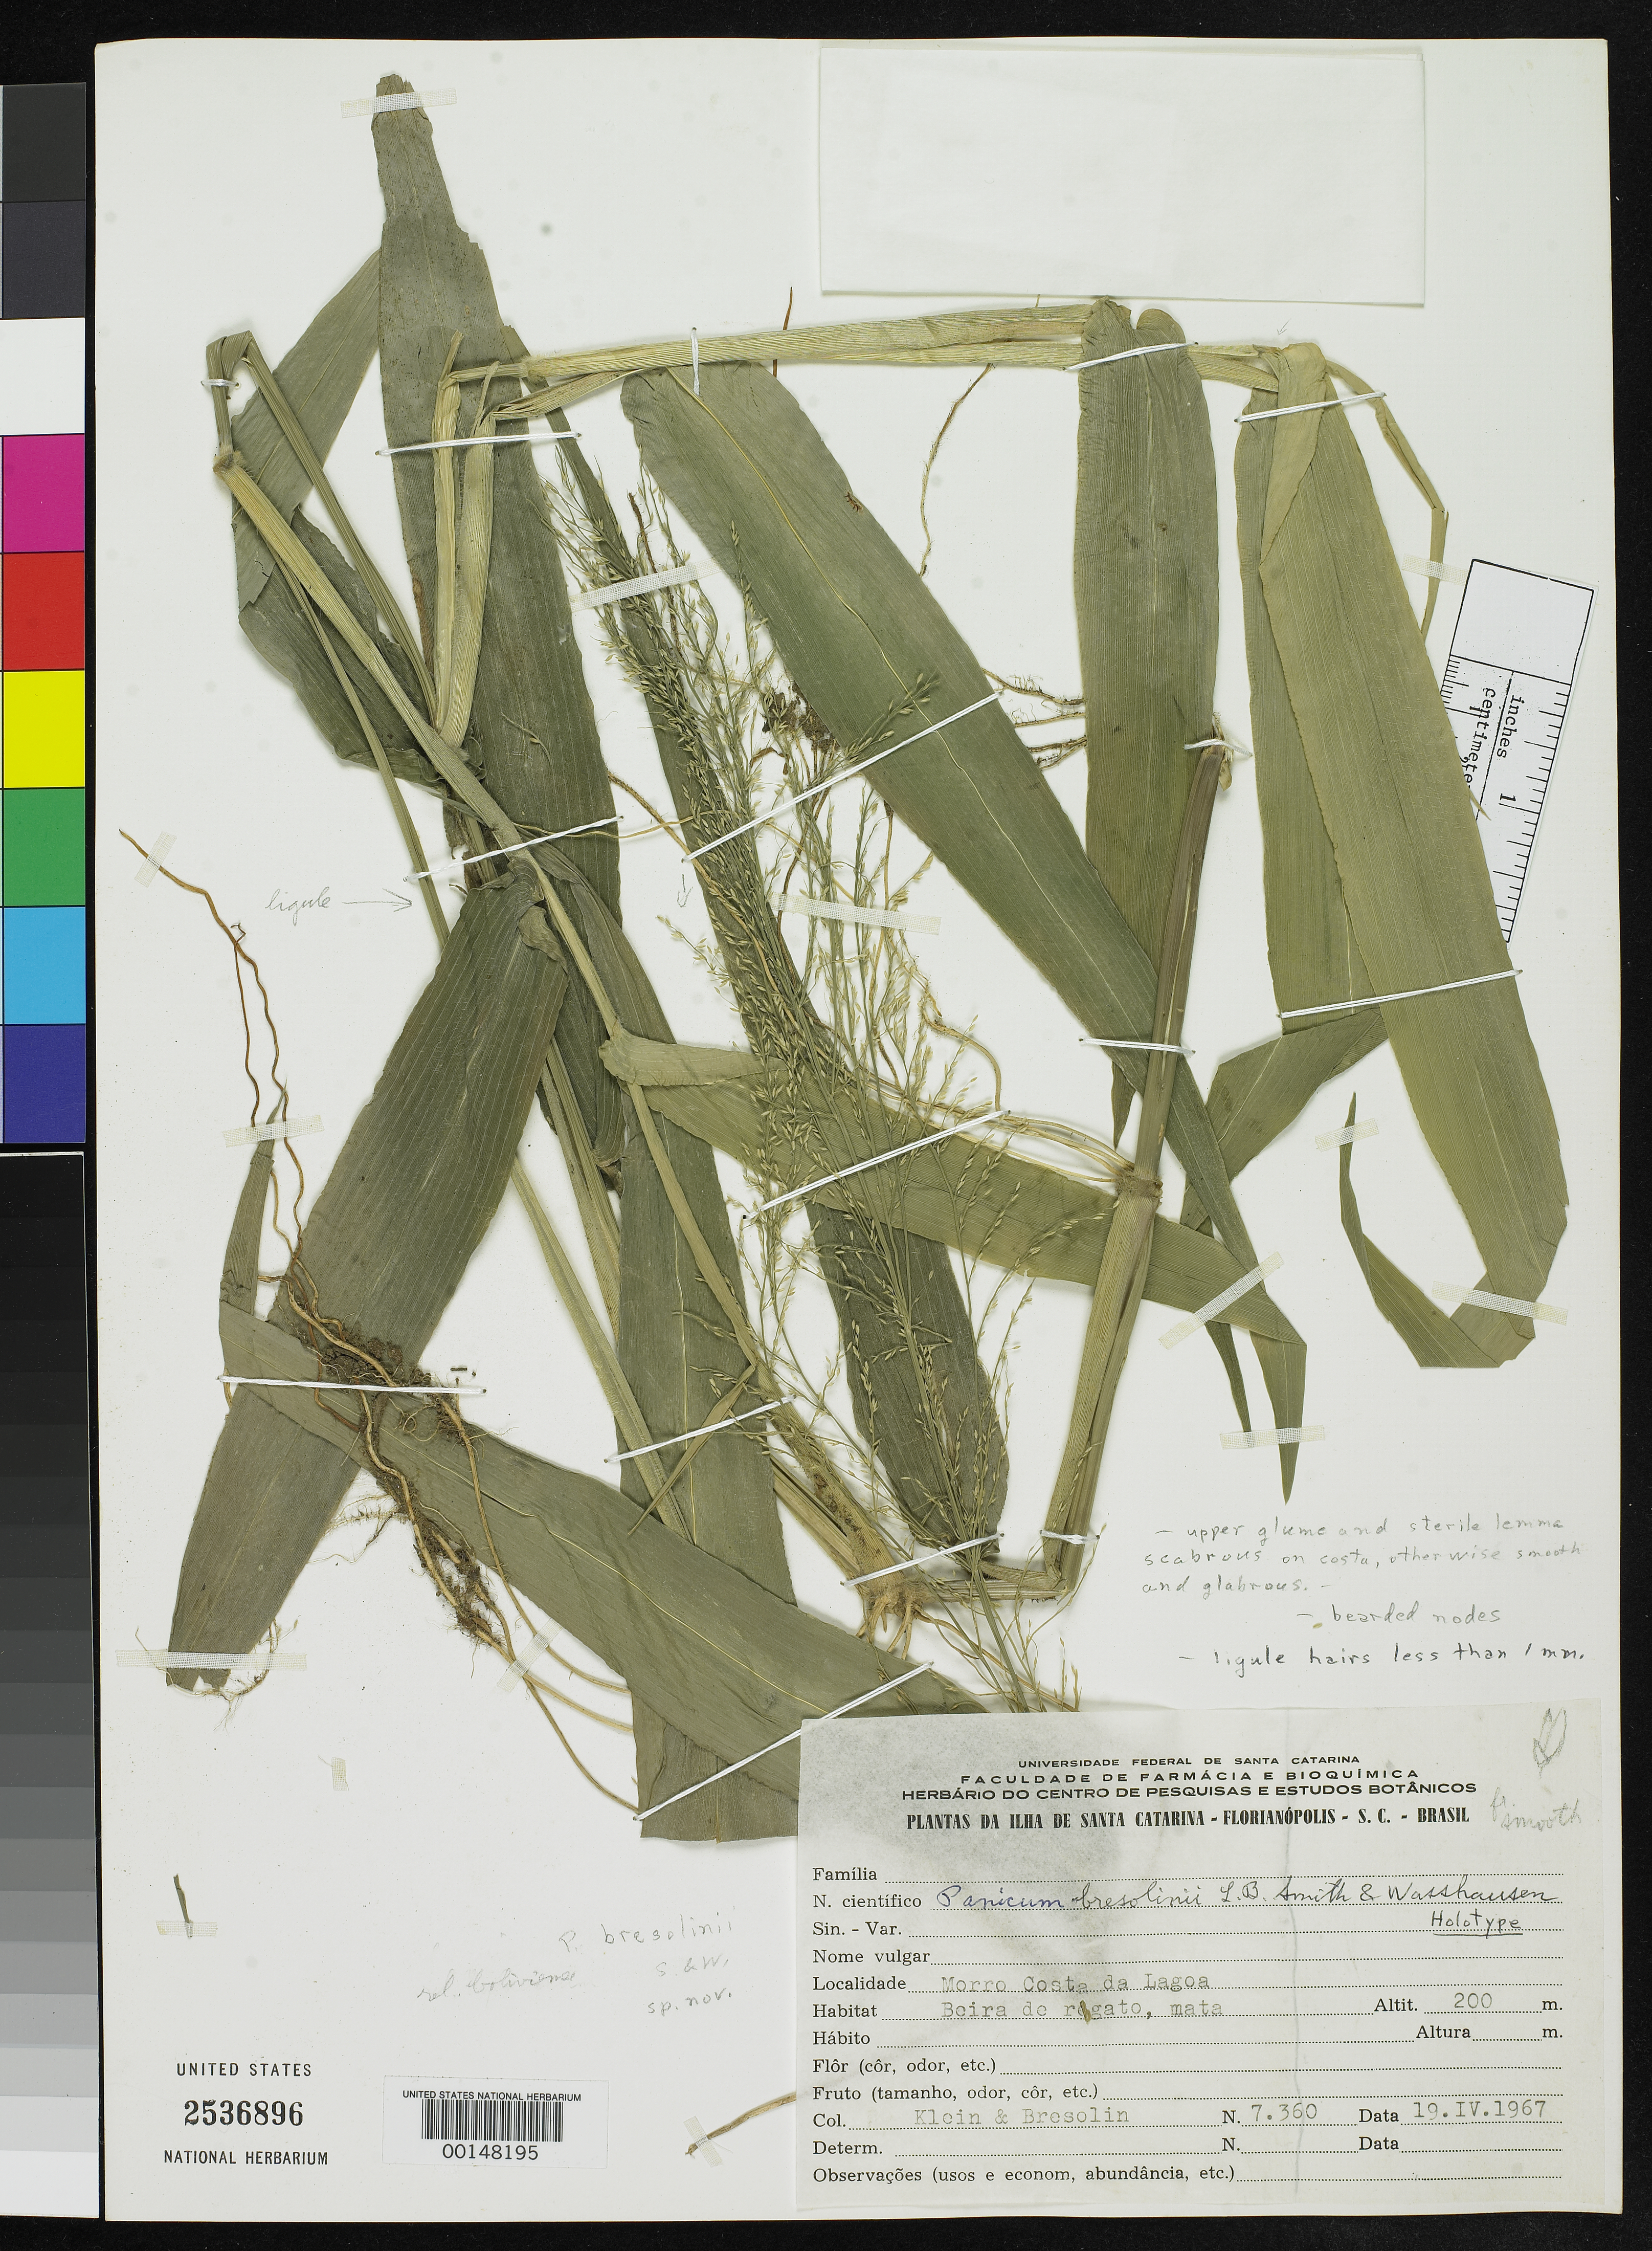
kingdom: Plantae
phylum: Tracheophyta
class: Liliopsida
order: Poales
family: Poaceae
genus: Panicum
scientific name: Panicum bresolinii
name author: L.B. Sm. & Wassh.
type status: Holotype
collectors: R. M. Klein & A. Bresolin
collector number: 7360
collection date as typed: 19 Apr 1967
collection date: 1967-04-19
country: Brazil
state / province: Santa Catarina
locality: Morro Costa de Lagoa.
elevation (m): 200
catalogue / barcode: US 2536896